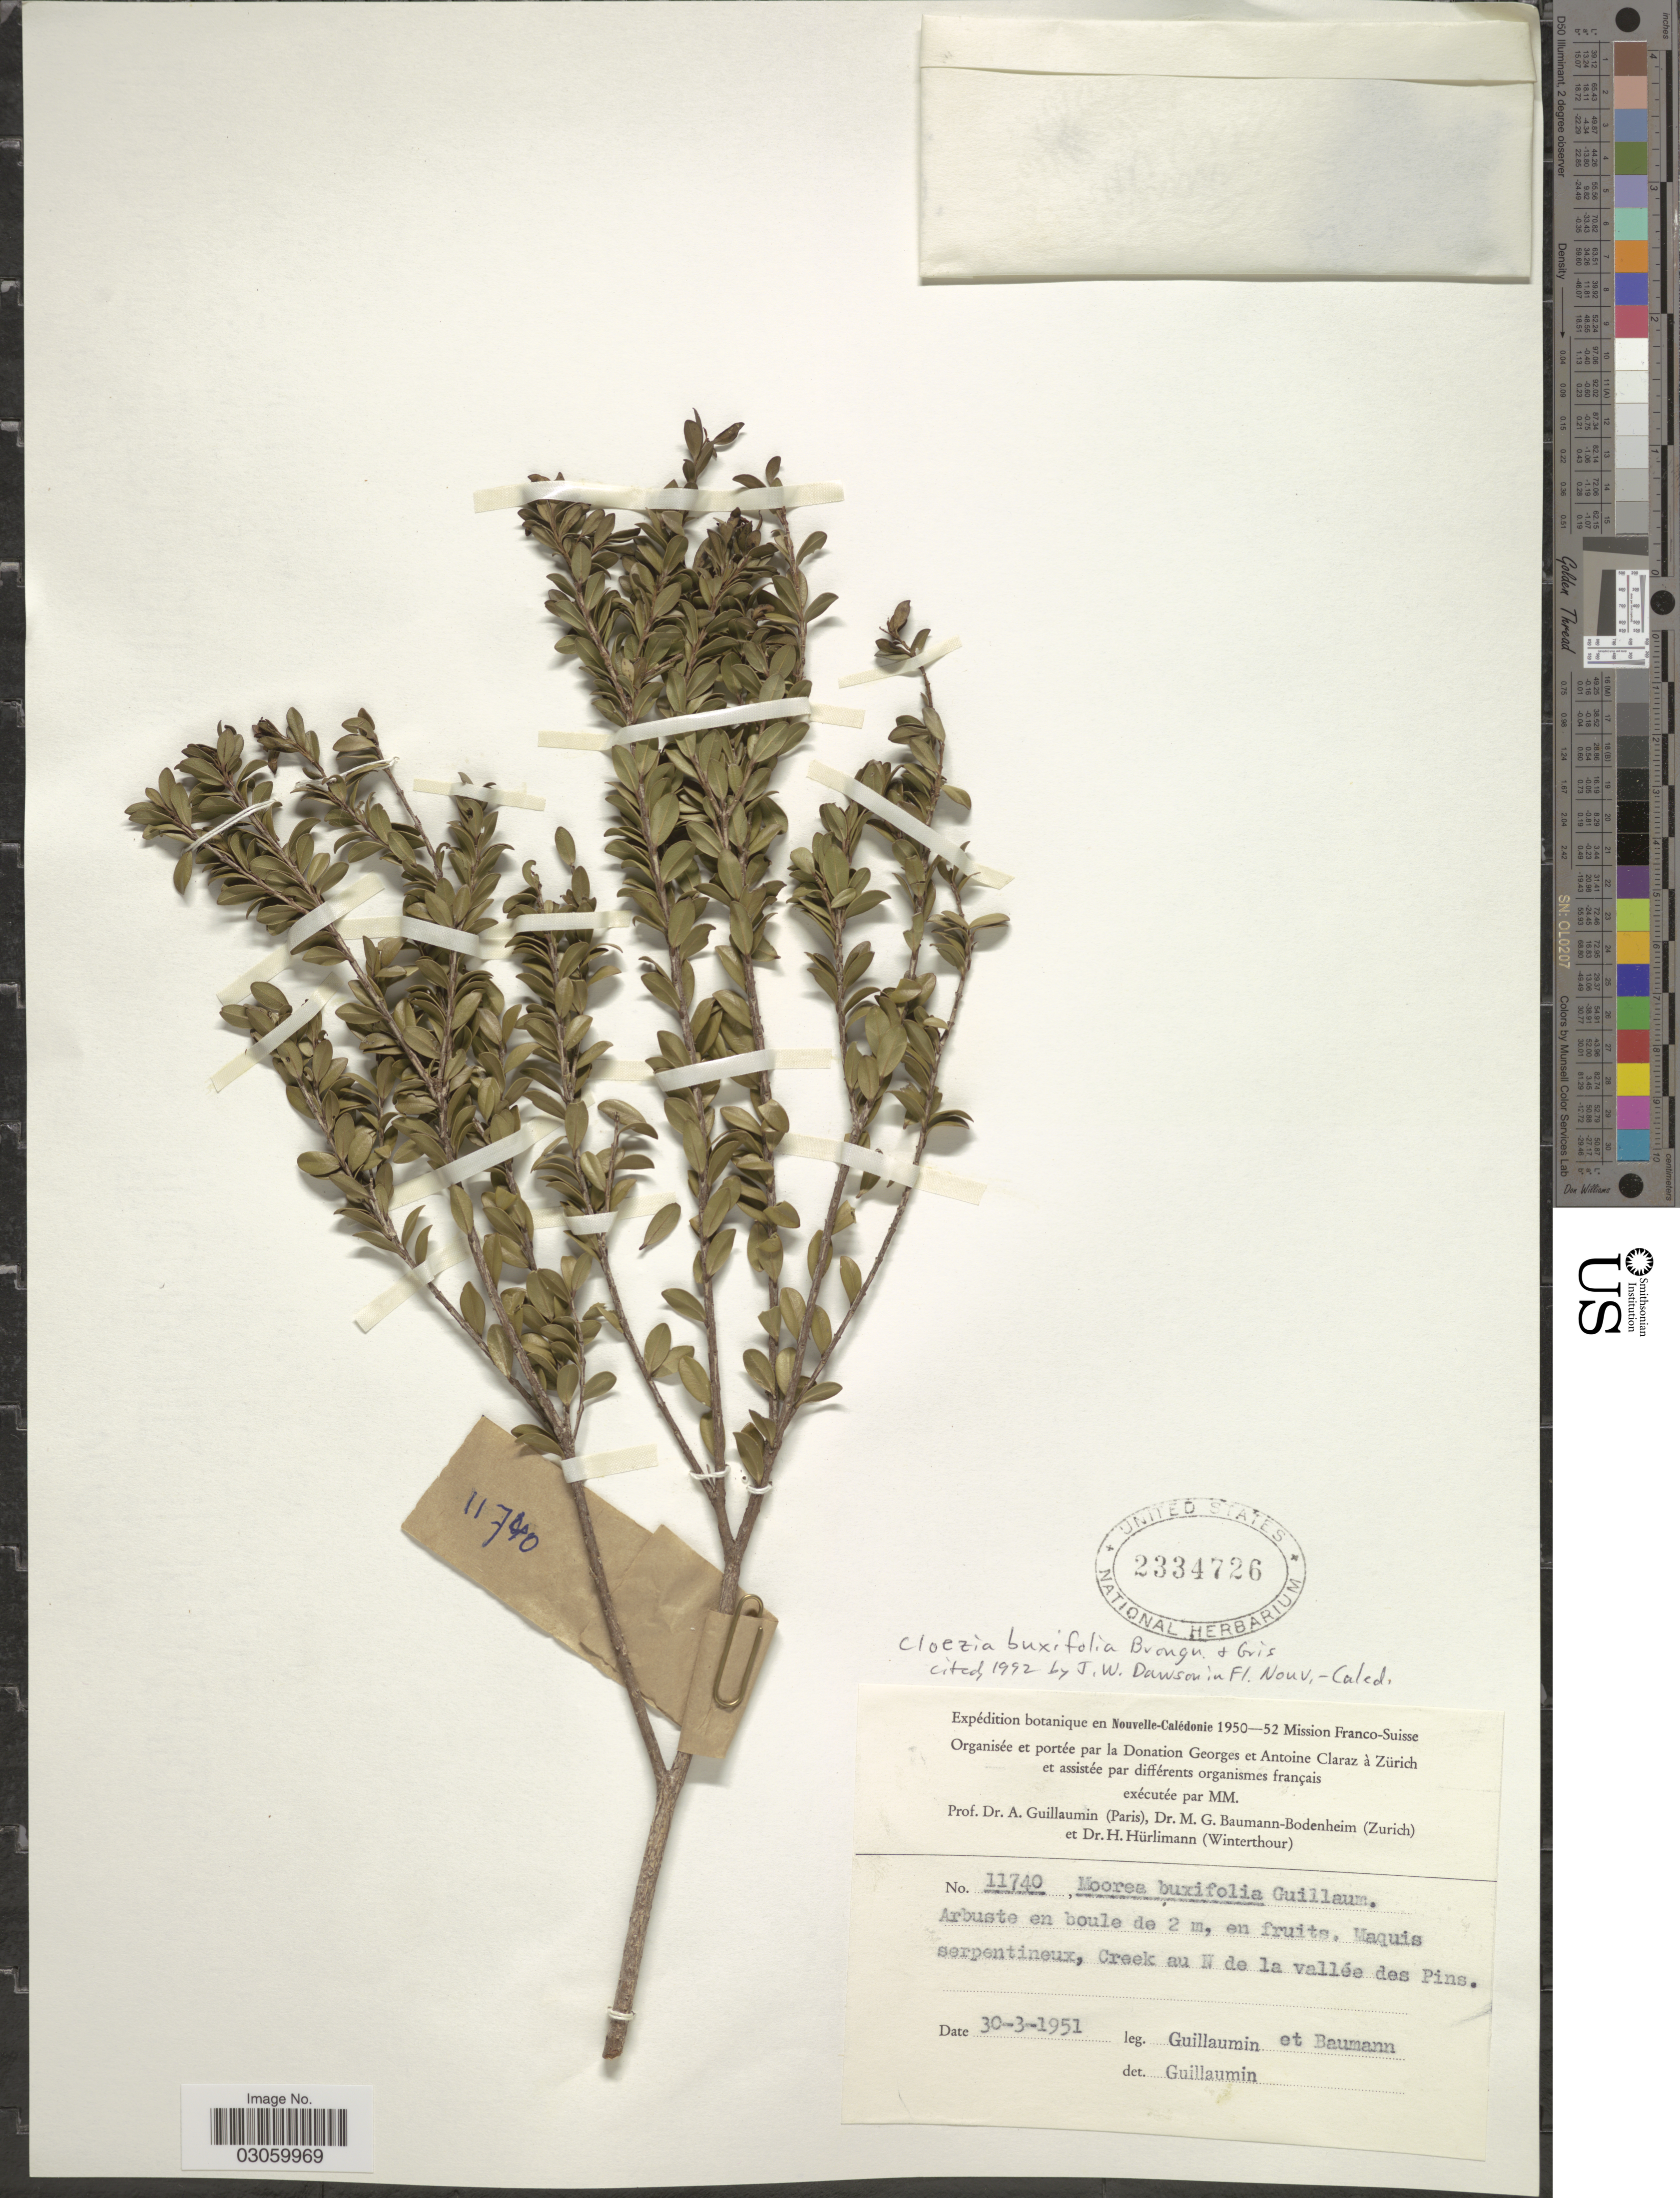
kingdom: Plantae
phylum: Tracheophyta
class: Magnoliopsida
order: Myrtales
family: Myrtaceae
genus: Cloezia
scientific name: Cloezia buxifolia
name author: Brongn. & Gris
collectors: A. Guillaumin & M. G. Baumann-Bodenheim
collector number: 11740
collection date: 1951-03-30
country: New Caledonia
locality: Nouvelle-Calédonie, Maquis serpentineux, Creek au N de la vallée des Pins.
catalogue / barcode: US 2334726